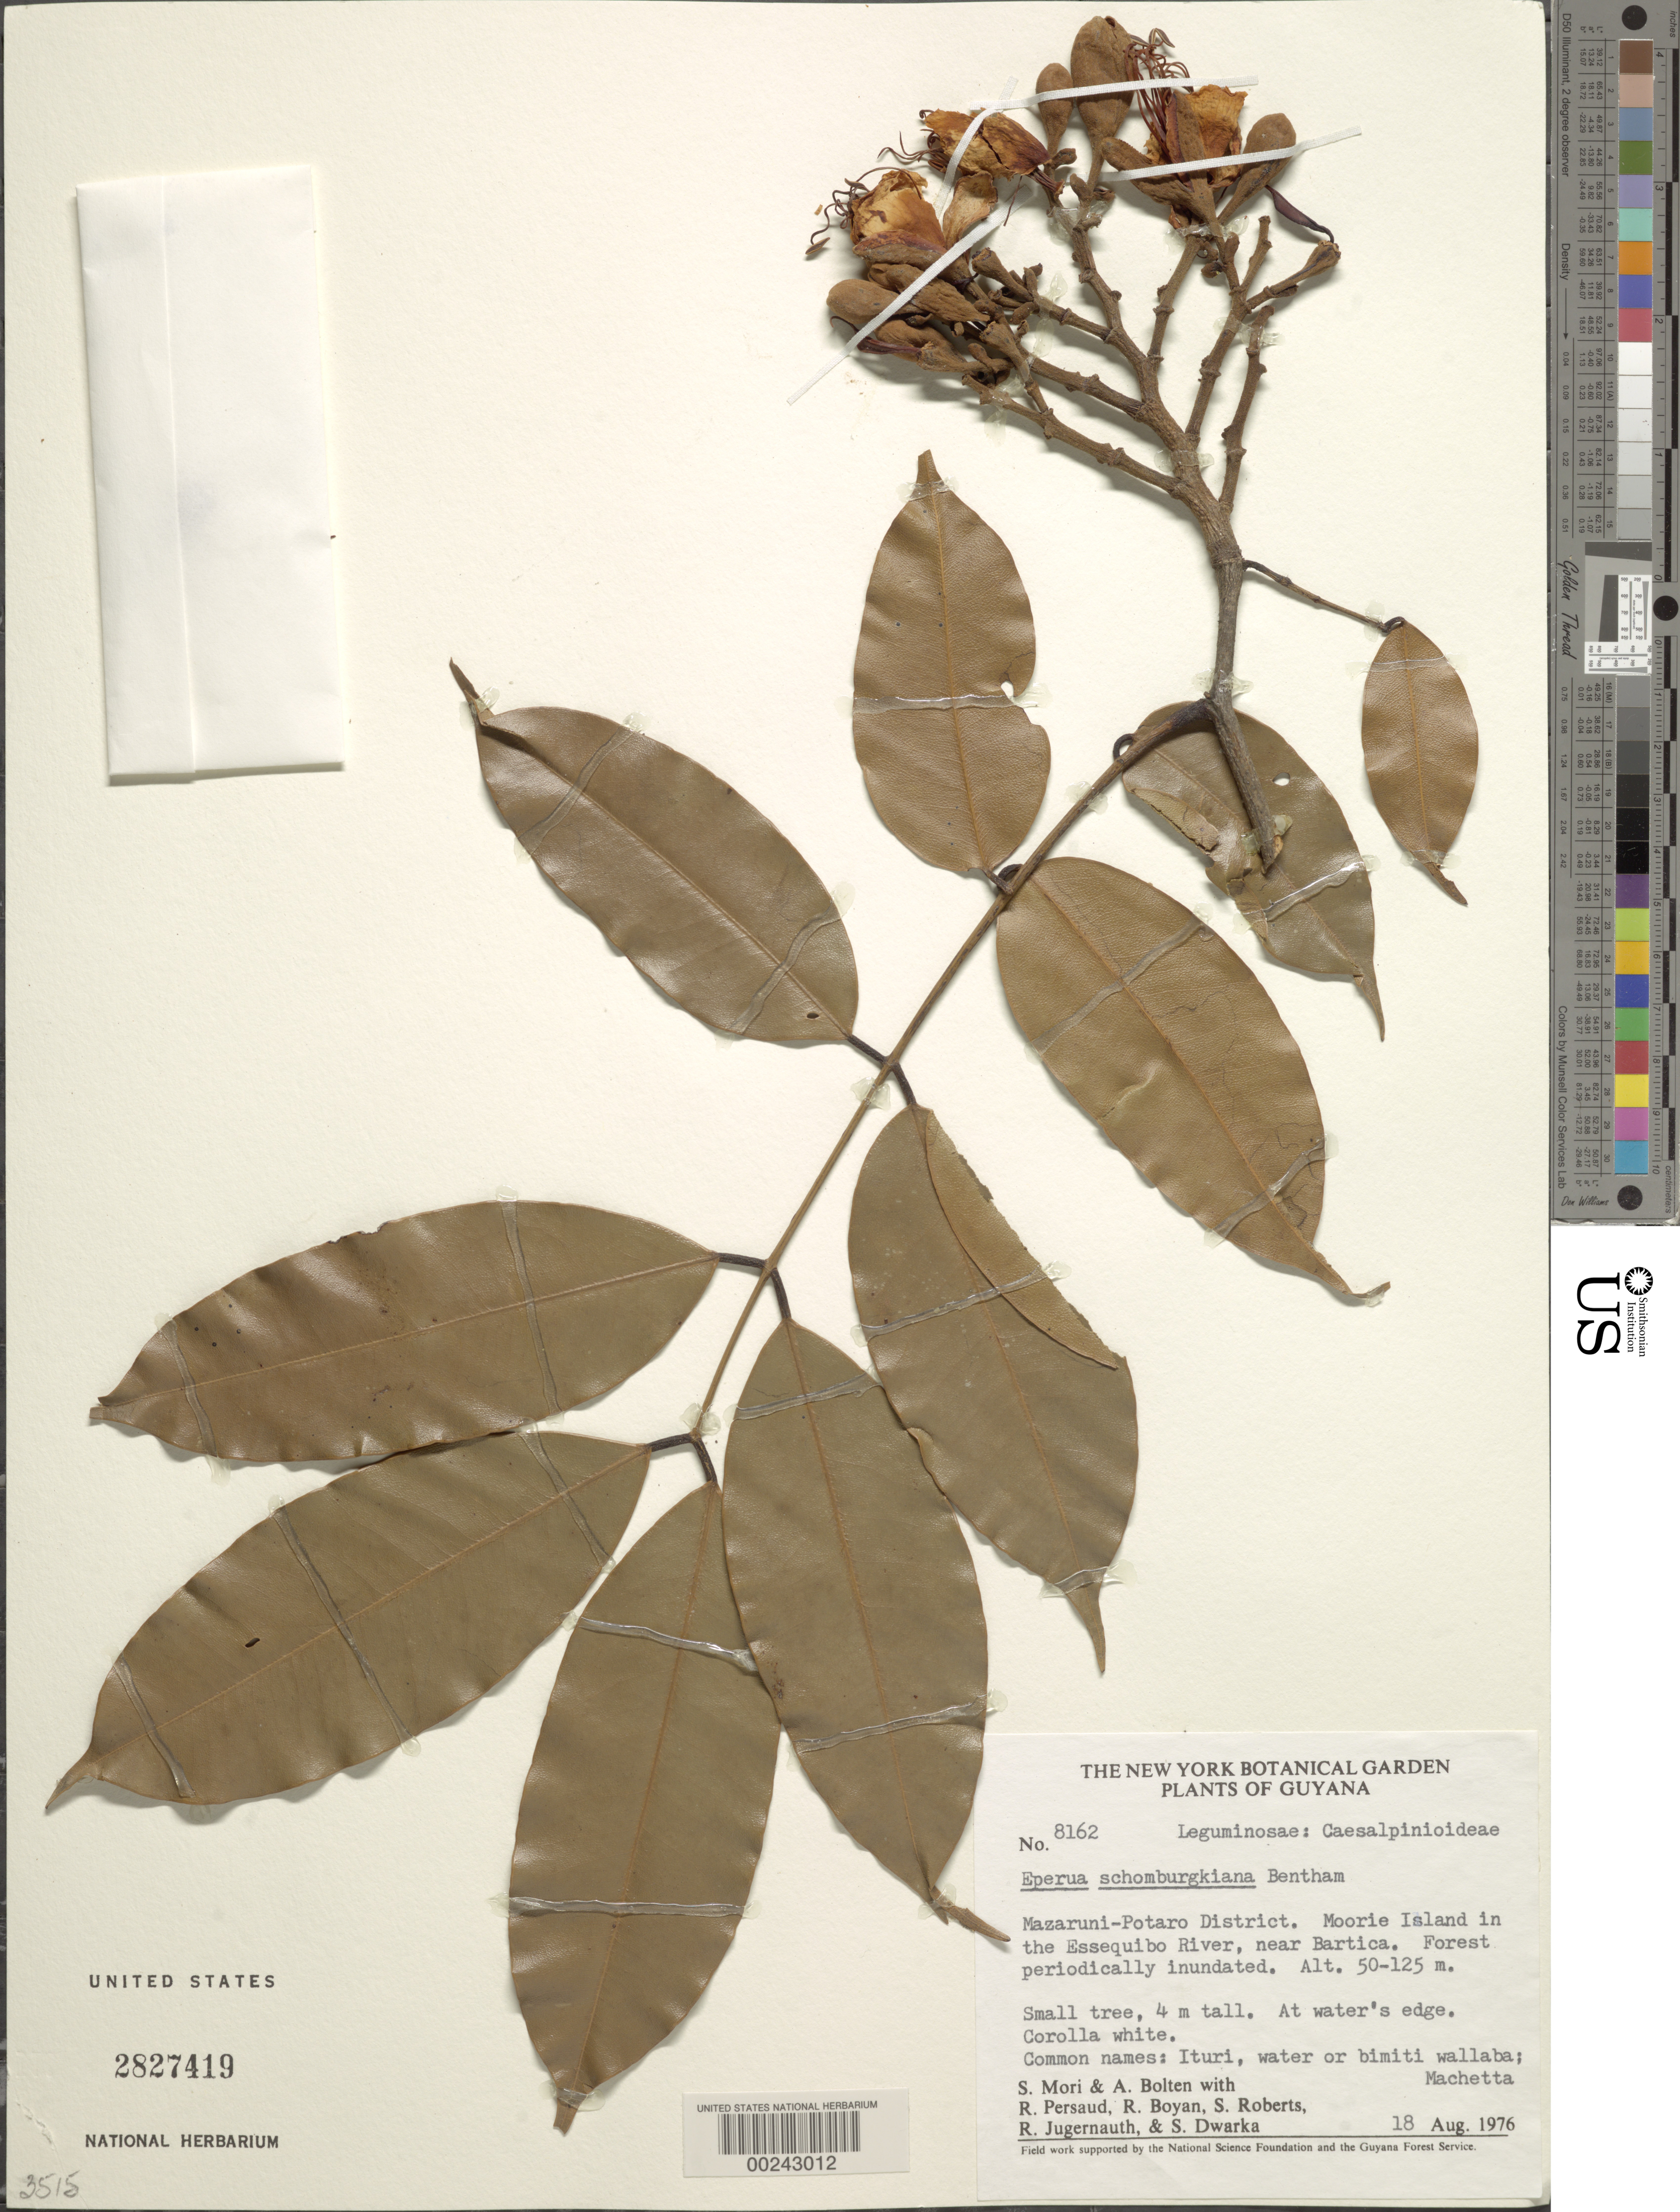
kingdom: Plantae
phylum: Tracheophyta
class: Magnoliopsida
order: Fabales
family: Fabaceae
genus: Eperua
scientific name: Eperua schomburgkiana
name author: Benth.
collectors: S. Mori, A. Bolten, R. Persaud, R. Boyan & S. Roberts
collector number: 8162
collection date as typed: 18 Aug 1976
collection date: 1976-08-18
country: Guyana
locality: Mazaruni-potaro dist.; moorie island in the essequibo river near bartica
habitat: Forest periodically inundated; at waters edge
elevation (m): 50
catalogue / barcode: US 2827419